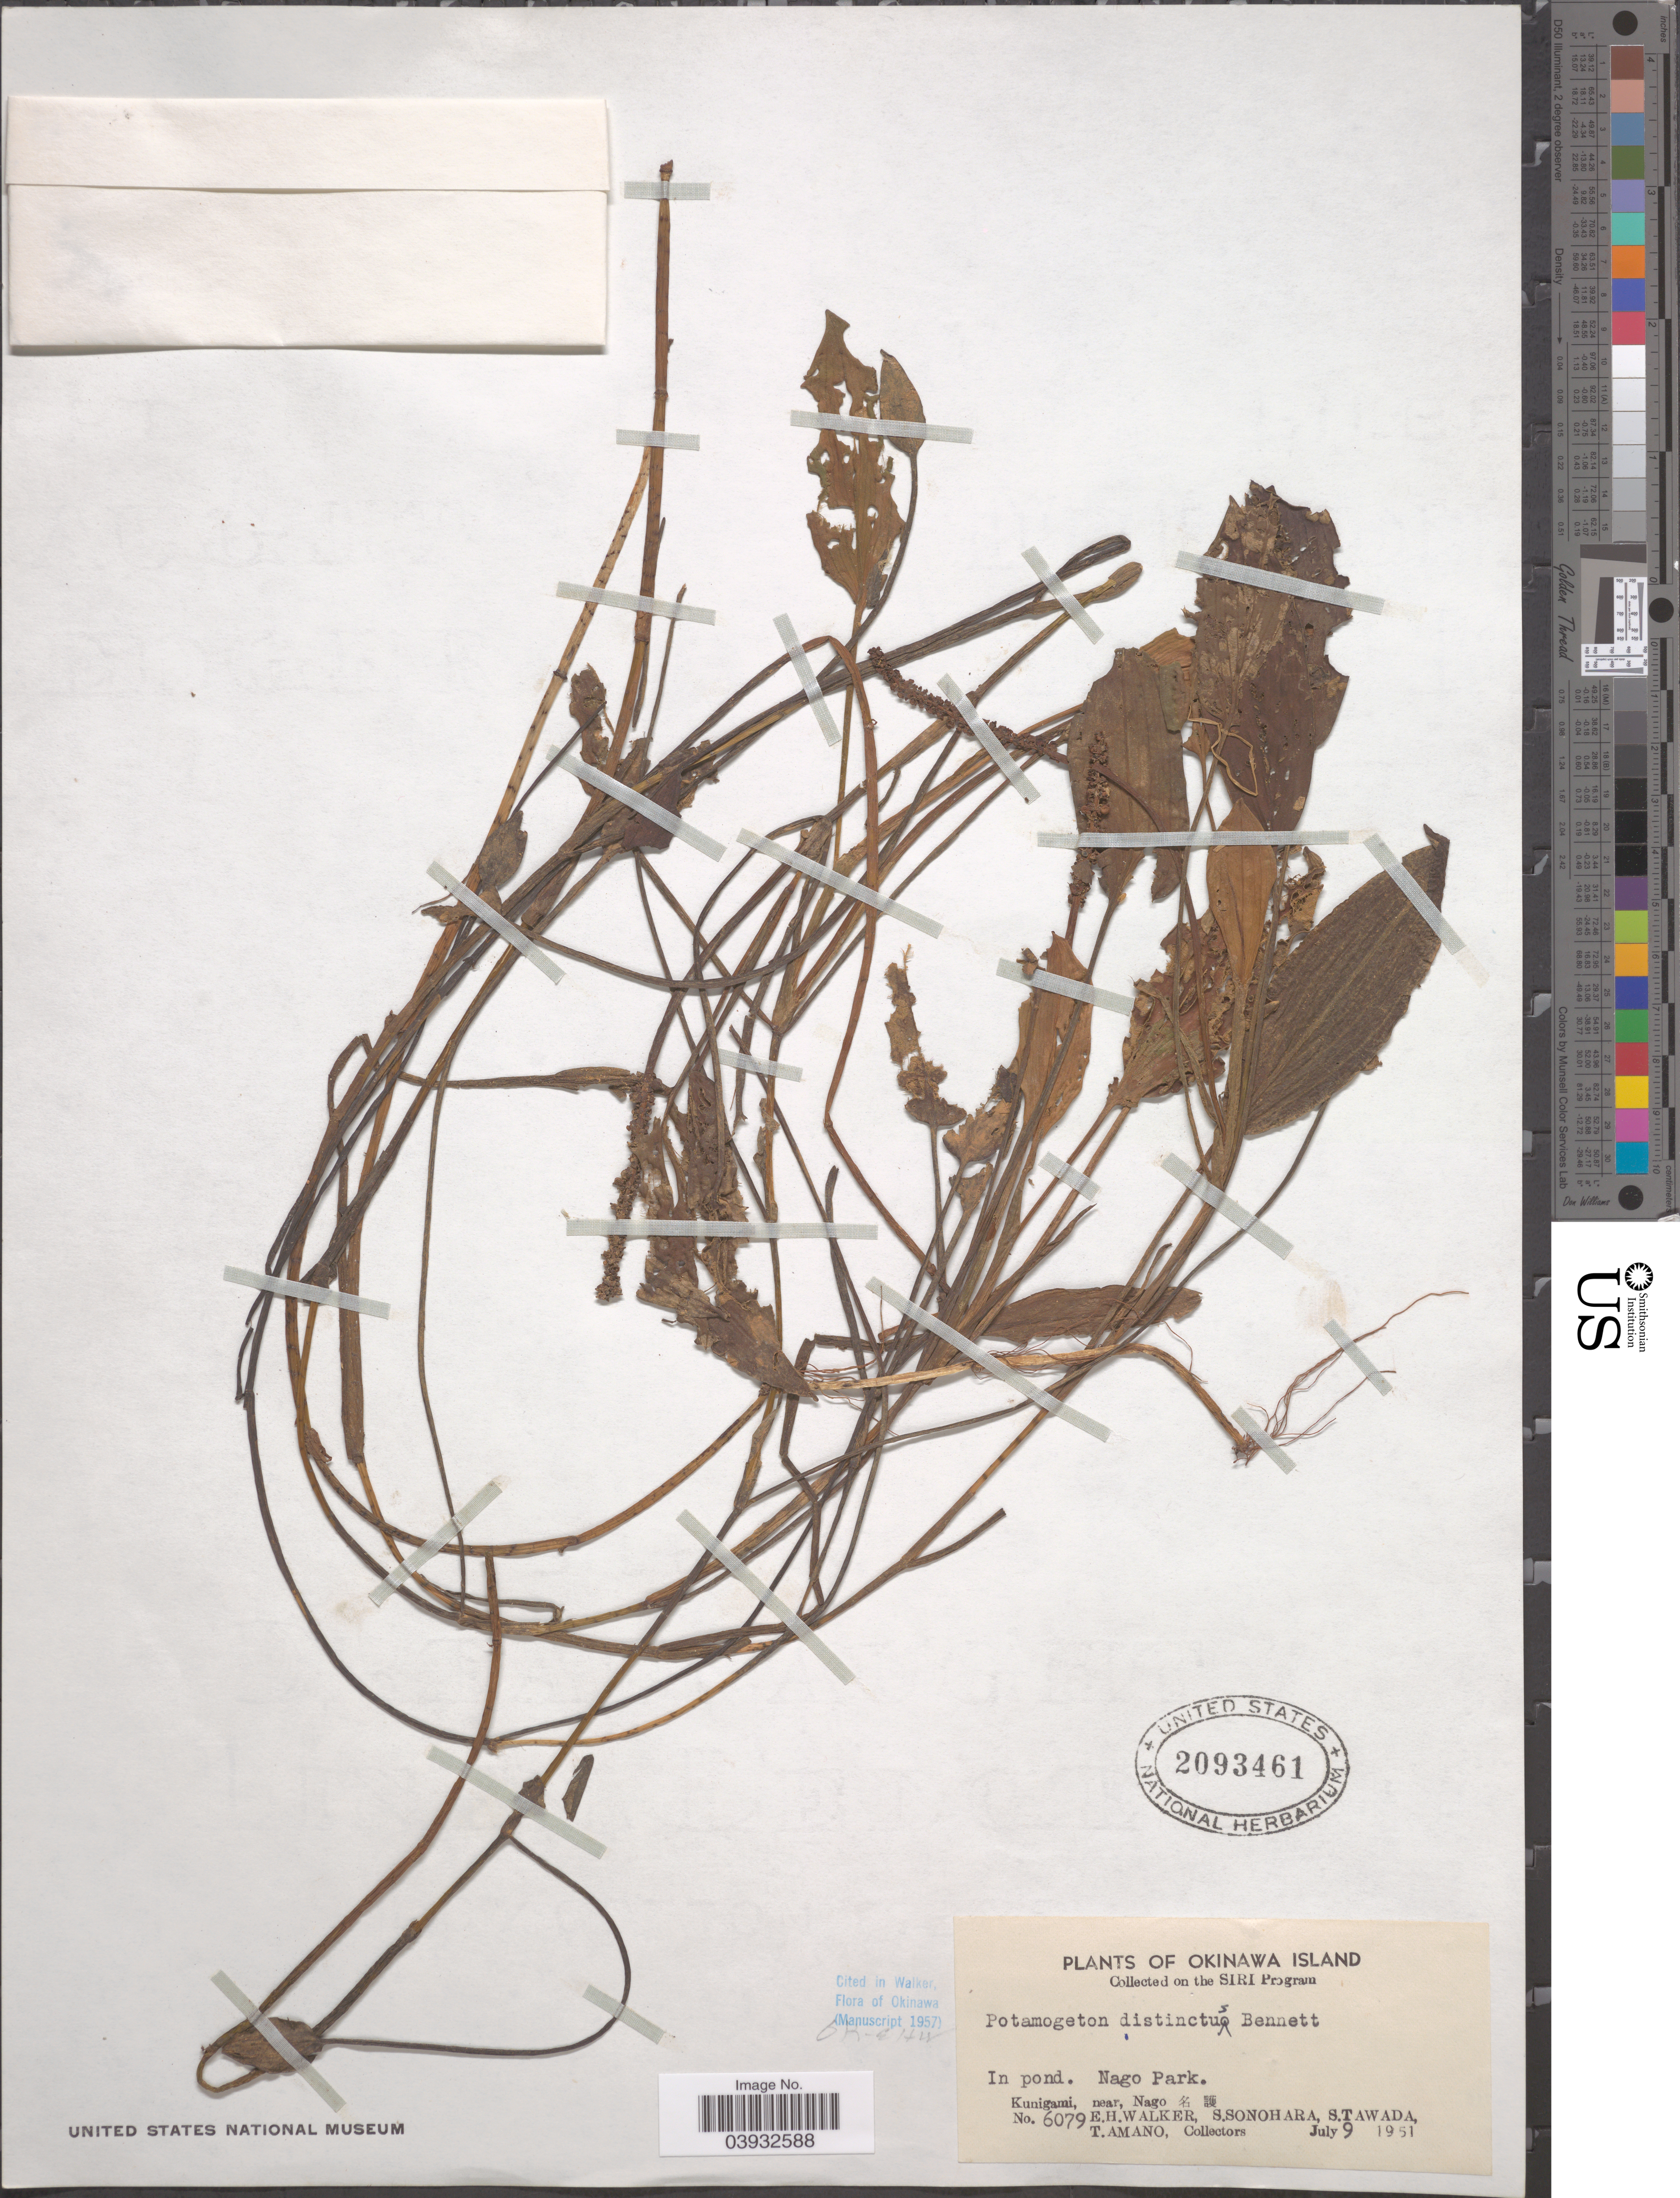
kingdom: Plantae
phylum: Tracheophyta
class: Liliopsida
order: Alismatales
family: Potamogetonaceae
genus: Potamogeton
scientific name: Potamogeton distinctus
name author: A. Benn.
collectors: E. H. Walker, S. Sonohara, S. Tawada & T. Amano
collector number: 6079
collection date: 1951-07-09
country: Japan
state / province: Okinawa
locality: Okinawa Island. In pond. Nago Park. Kunigami, near, Nago X.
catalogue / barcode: US 2093461